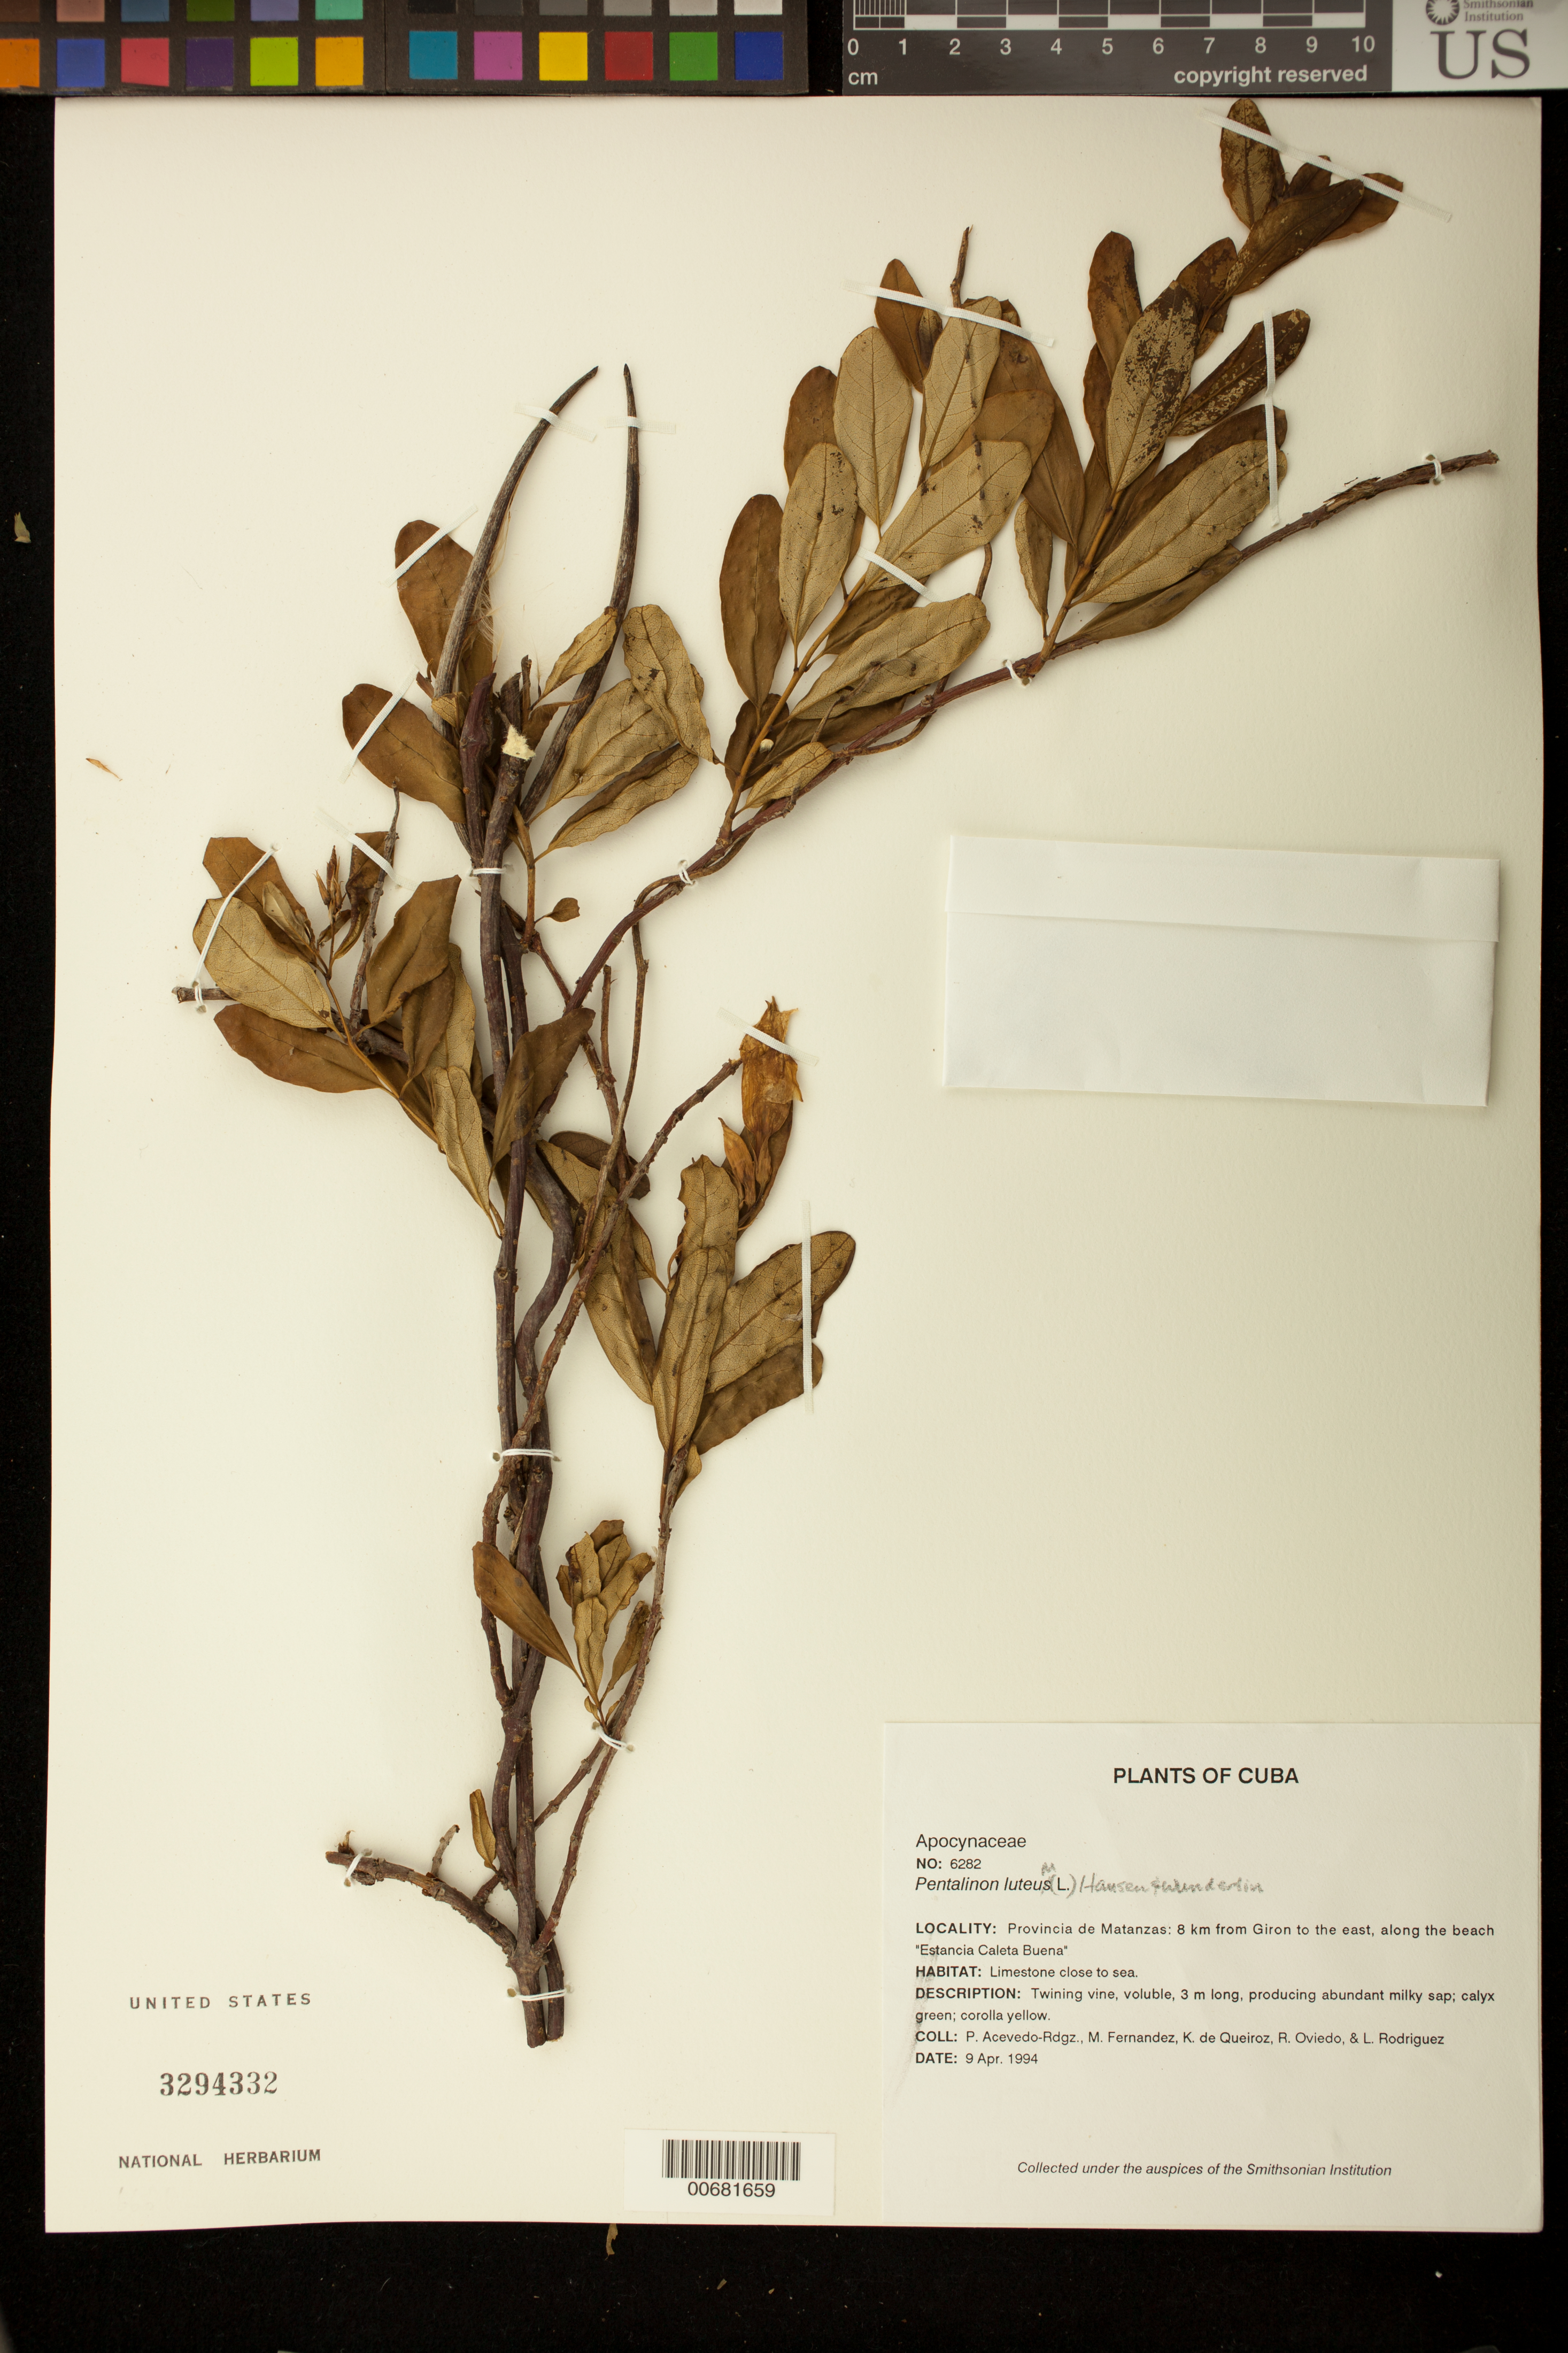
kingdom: Plantae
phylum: Tracheophyta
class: Magnoliopsida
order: Gentianales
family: Apocynaceae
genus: Pentalinon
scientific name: Pentalinon luteum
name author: (L.) B.F. Hansen & Wunderlin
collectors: P. Acevedo-Rodr., M. Fernández, K. De Queiroz, R. Oviedo & L. Rodriguez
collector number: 6282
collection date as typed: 09 Apr 1994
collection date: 1994-04-09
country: Cuba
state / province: Matanzas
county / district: Municipio de Ciénaga de Zapata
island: Cuba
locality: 8 km from Giron to the east, along the beach "Estancia Caleta Buena"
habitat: Limestone close to sea.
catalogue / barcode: US 3294332